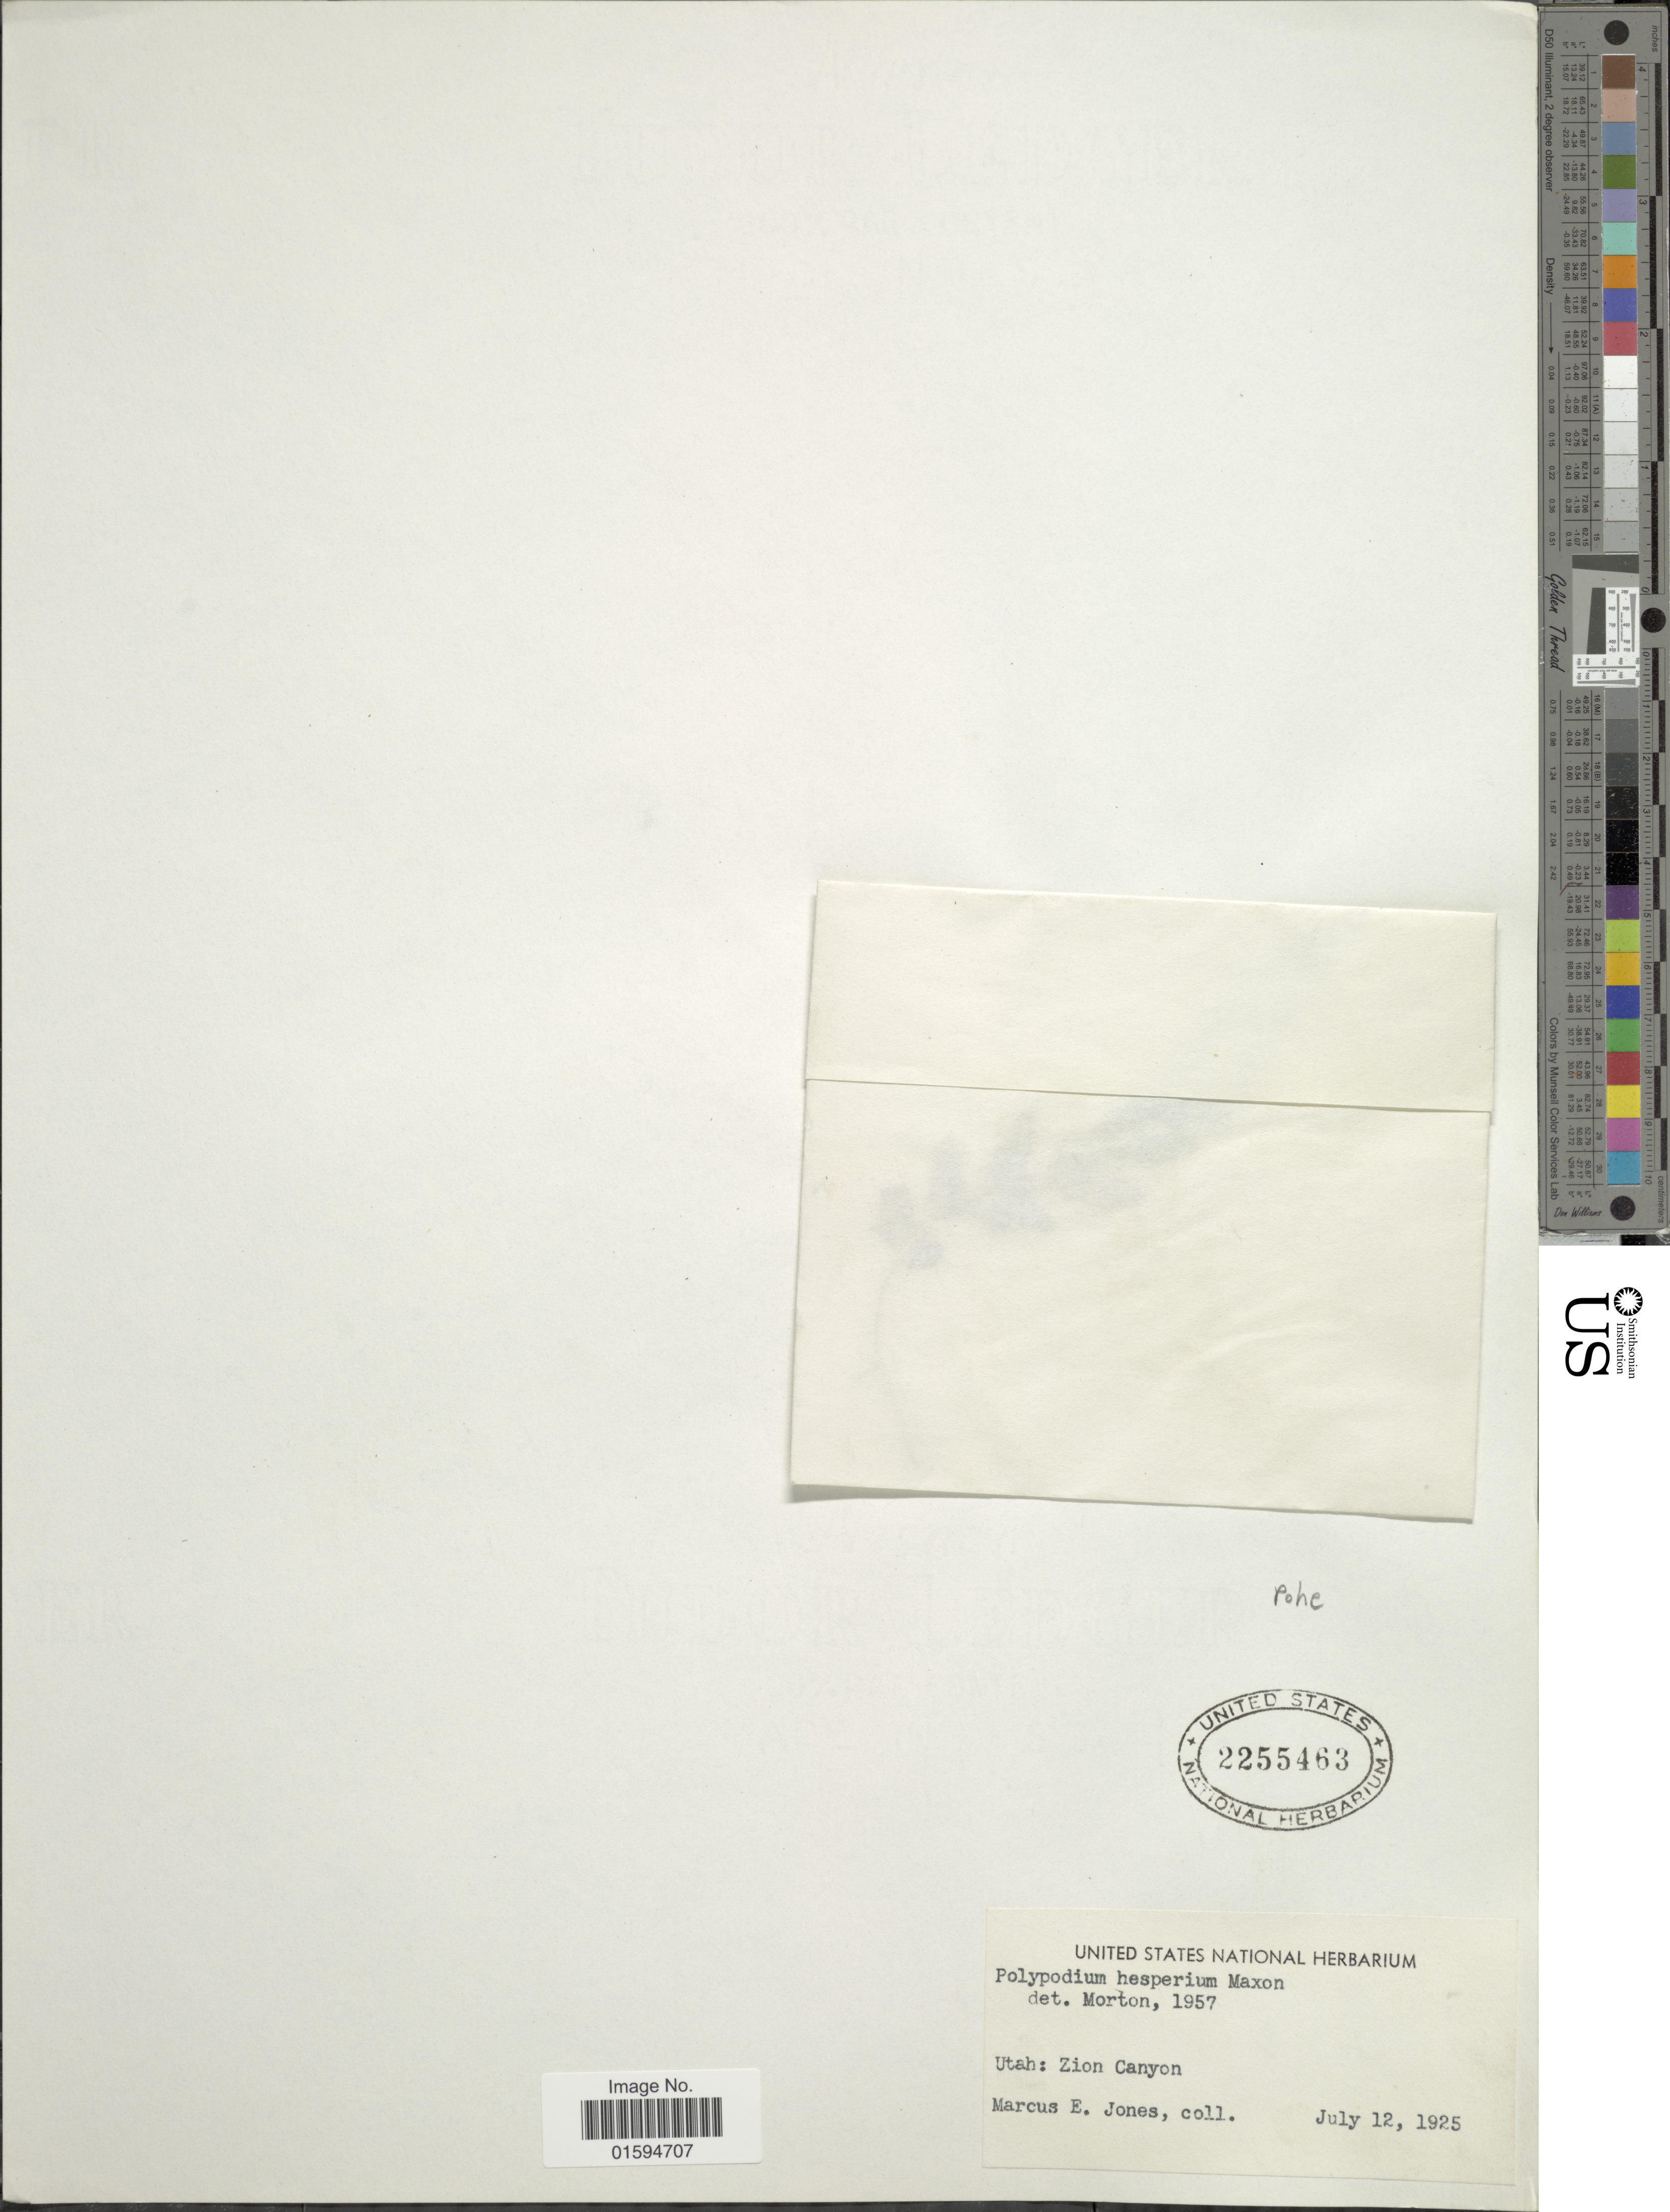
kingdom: Plantae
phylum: Tracheophyta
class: Polypodiopsida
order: Polypodiales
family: Polypodiaceae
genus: Polypodium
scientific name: Polypodium hesperium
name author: Maxon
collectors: M. E. Jones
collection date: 1925-07-12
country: United States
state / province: Utah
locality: Zion Canyon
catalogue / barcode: US 2255463